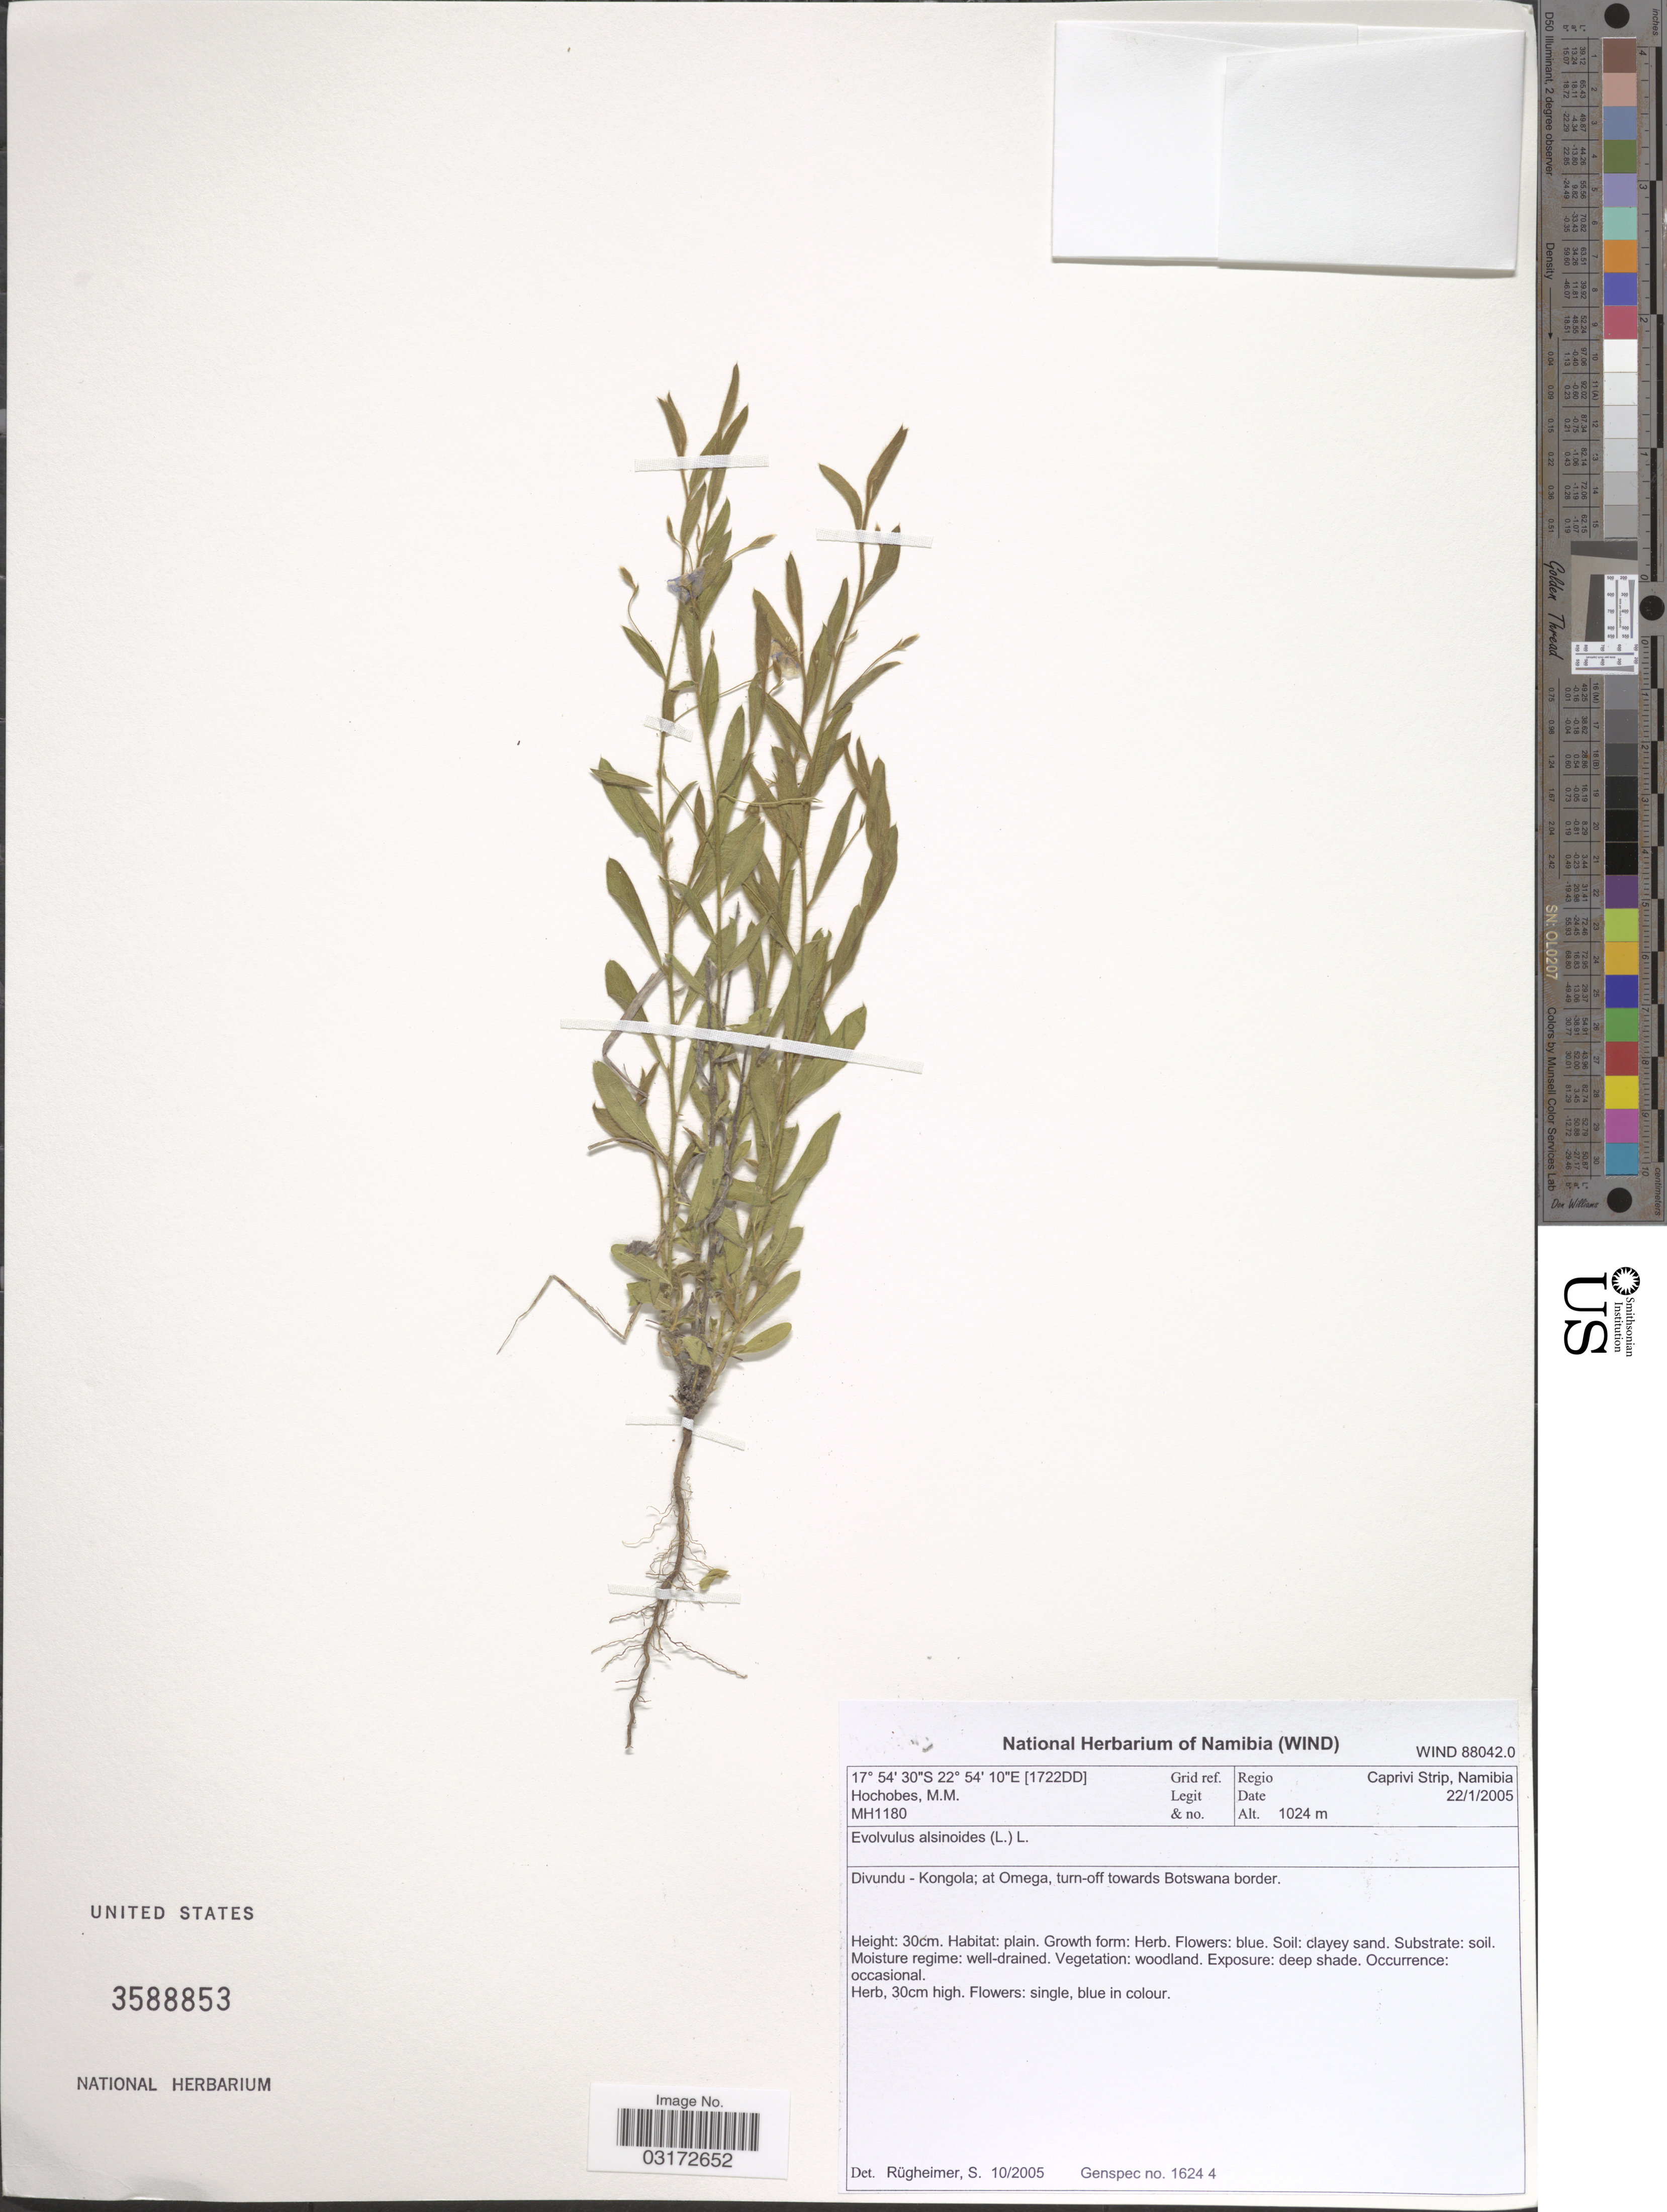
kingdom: Plantae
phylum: Tracheophyta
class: Magnoliopsida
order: Solanales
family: Convolvulaceae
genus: Evolvulus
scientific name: Evolvulus alsinoides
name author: (L.) L.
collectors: M. Hochobes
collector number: MH1180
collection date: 2005-01-22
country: Namibia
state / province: Caprivi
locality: [1722DD] Grid ref. Regio Caprivi Strip, Namibia. Divundu - Kongola; at Omega, turn-off towards Botswana border.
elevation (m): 1024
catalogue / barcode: US 3588853